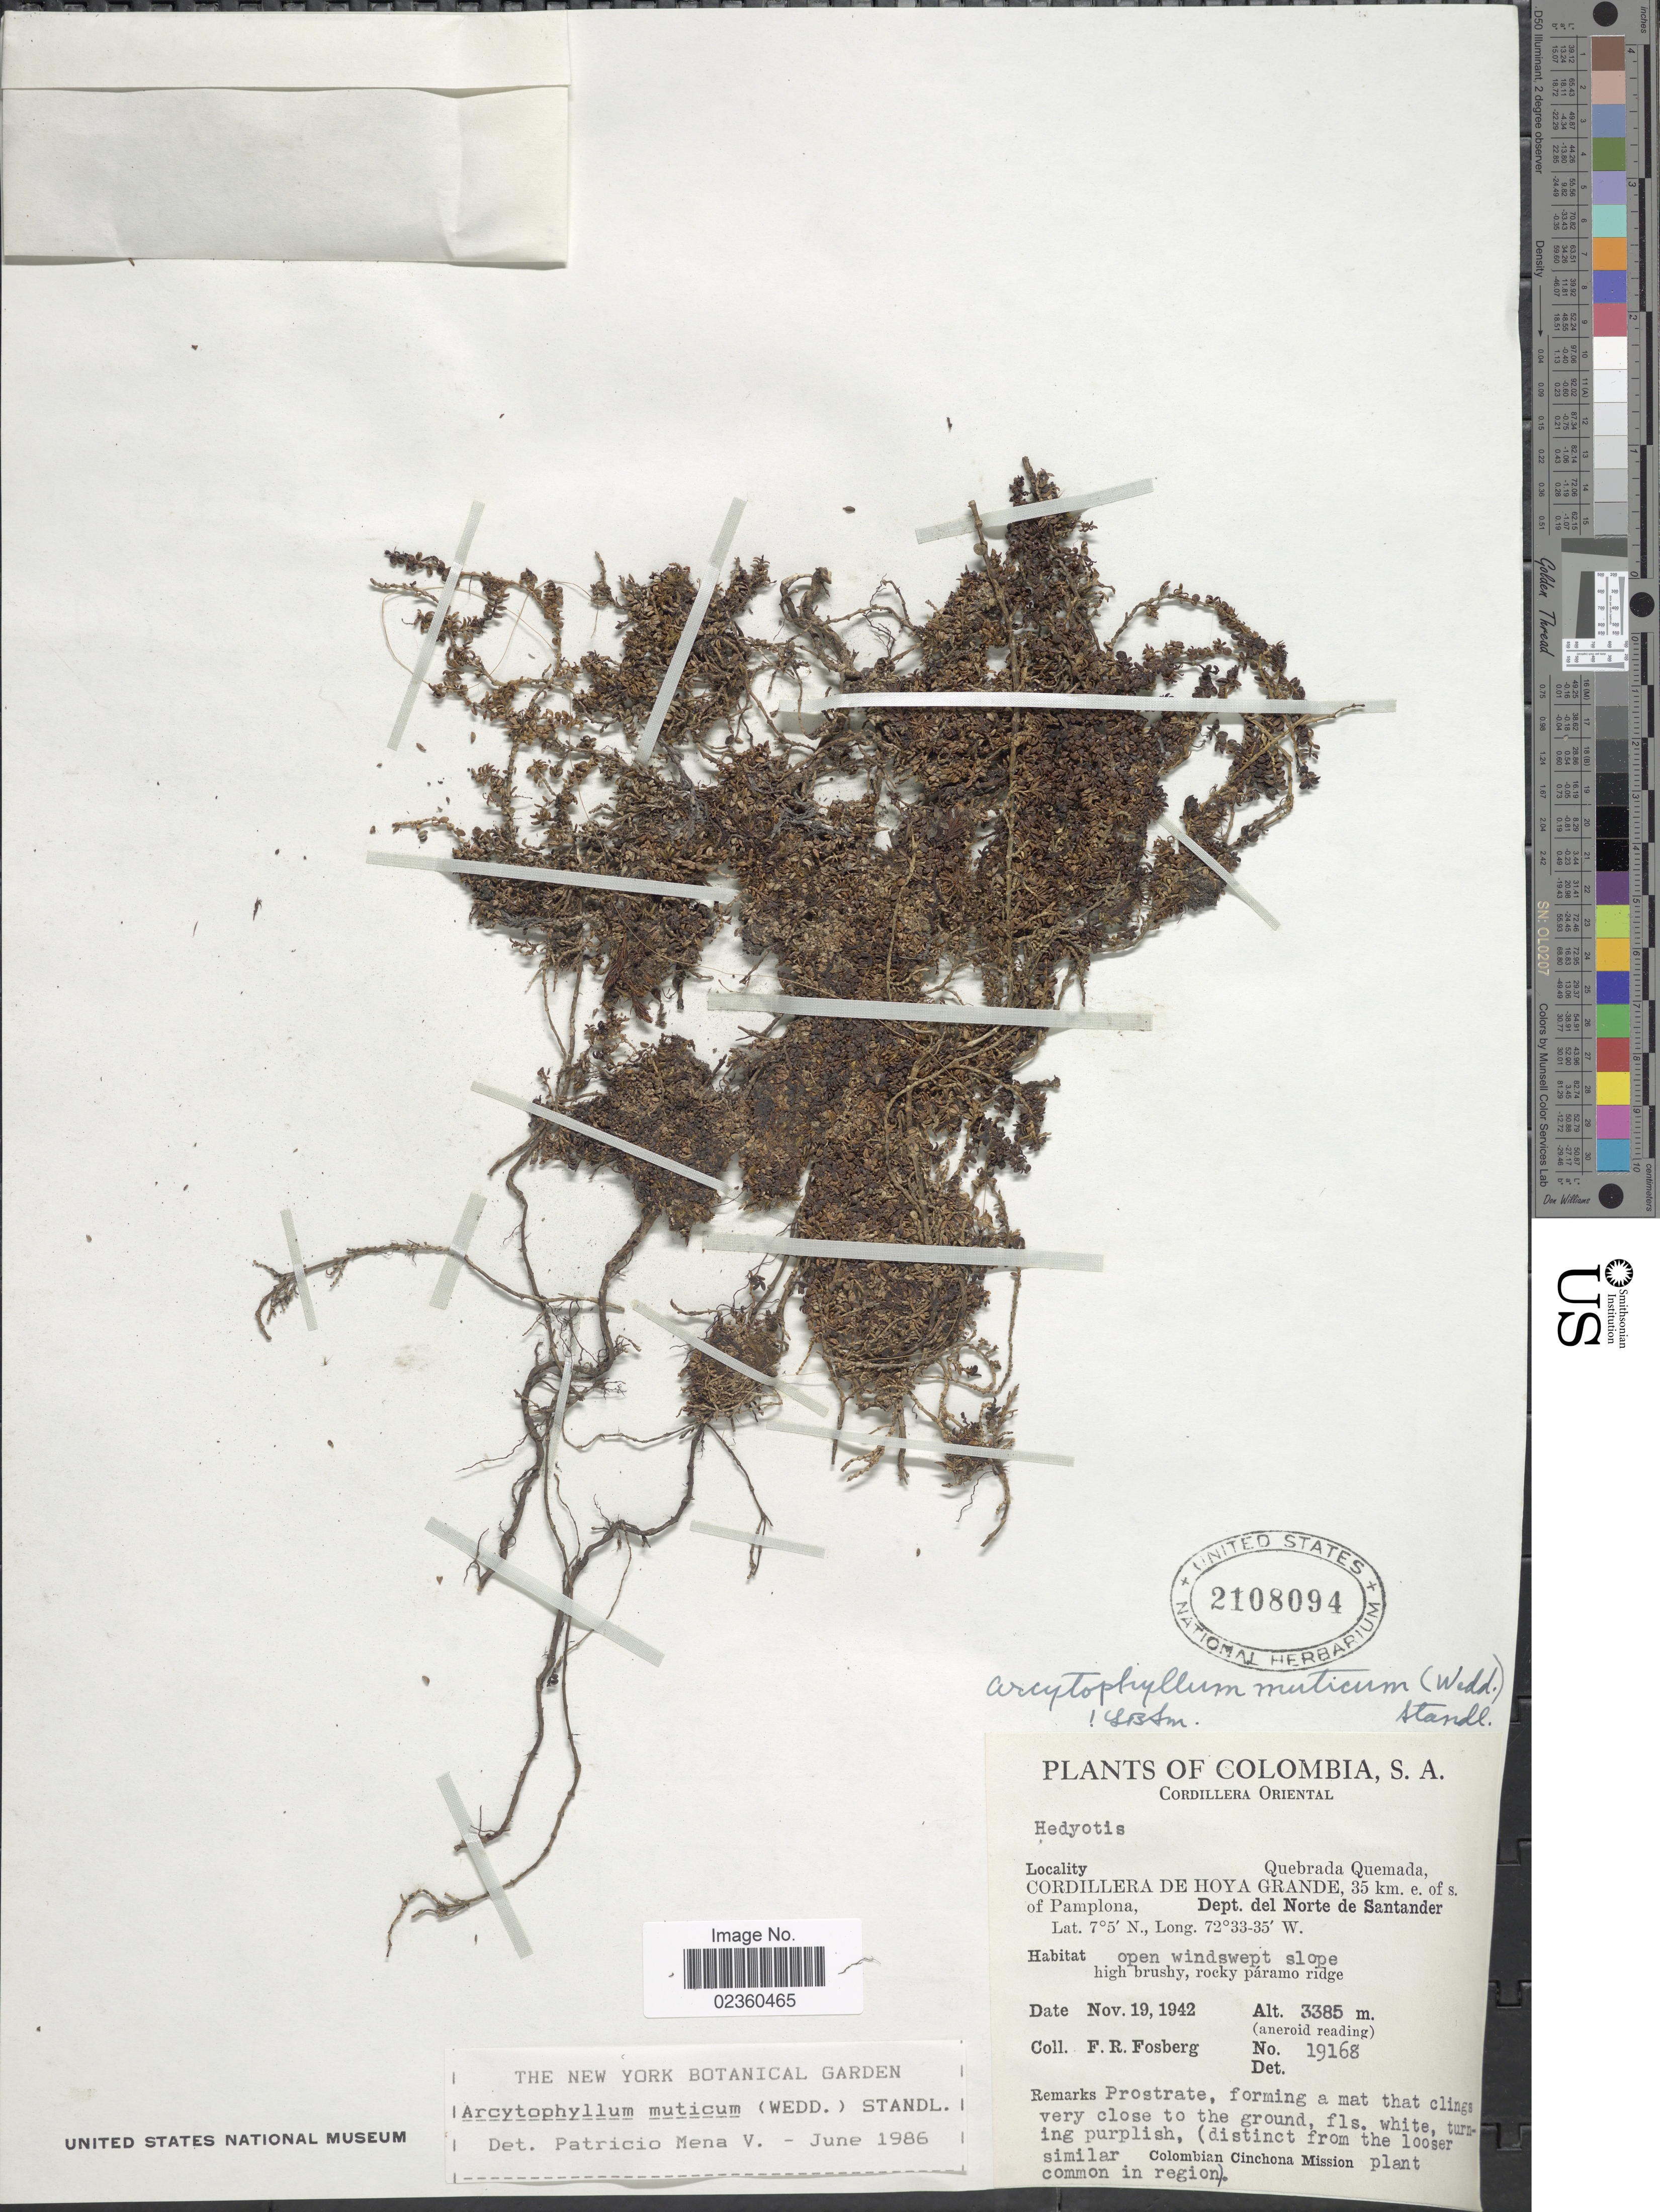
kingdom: Plantae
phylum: Tracheophyta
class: Magnoliopsida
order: Gentianales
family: Rubiaceae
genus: Arcytophyllum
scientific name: Arcytophyllum muticum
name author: (Wedd.) Standl.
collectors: F. R. Fosberg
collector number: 19168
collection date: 1942-11-19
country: Colombia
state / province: Norte de Santander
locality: Cordillera Oriental, Quebrada Quemada, Cordillera De Hoya Grande, 35 km e. of s. of Pamplona, Dept. del Norte de Santander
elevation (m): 3385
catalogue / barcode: US 2108094